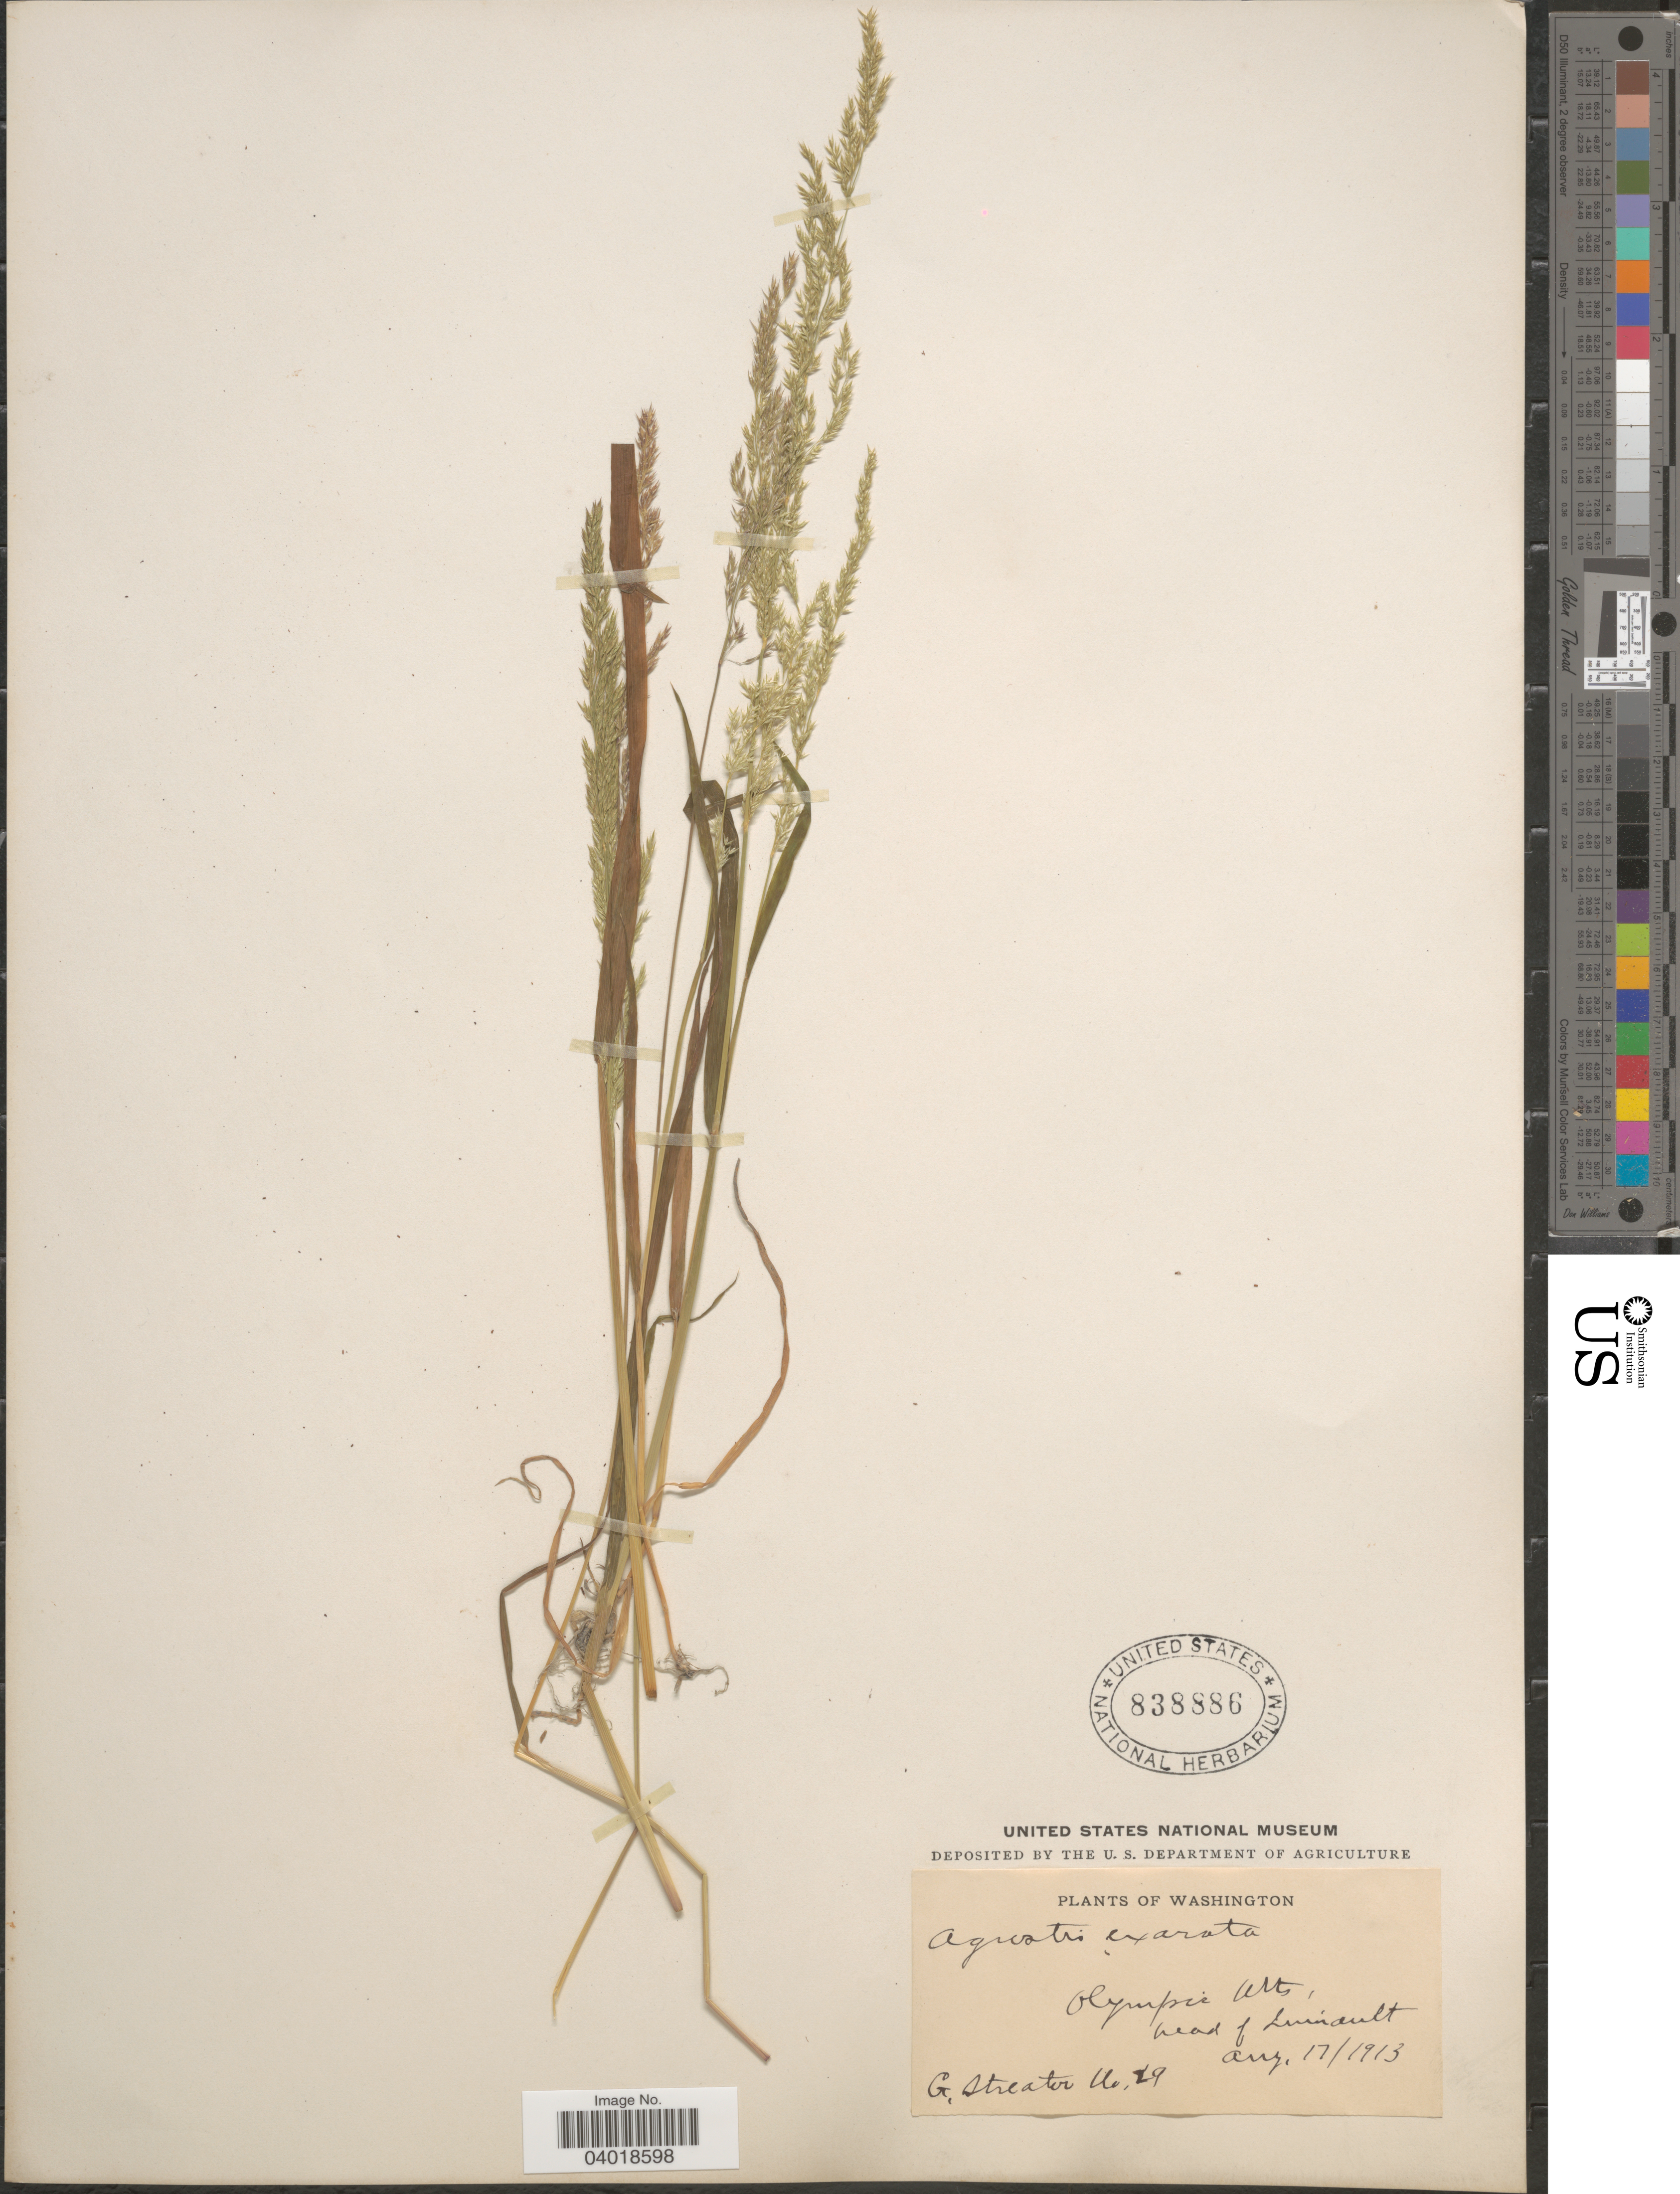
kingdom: Plantae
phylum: Tracheophyta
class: Liliopsida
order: Poales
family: Poaceae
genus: Agrostis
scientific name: Agrostis exarata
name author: Trin.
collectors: G. Streator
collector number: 29*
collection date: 1913-08-17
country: United States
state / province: Washington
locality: Olympic Mts, head of Quinault.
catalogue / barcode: US 838886